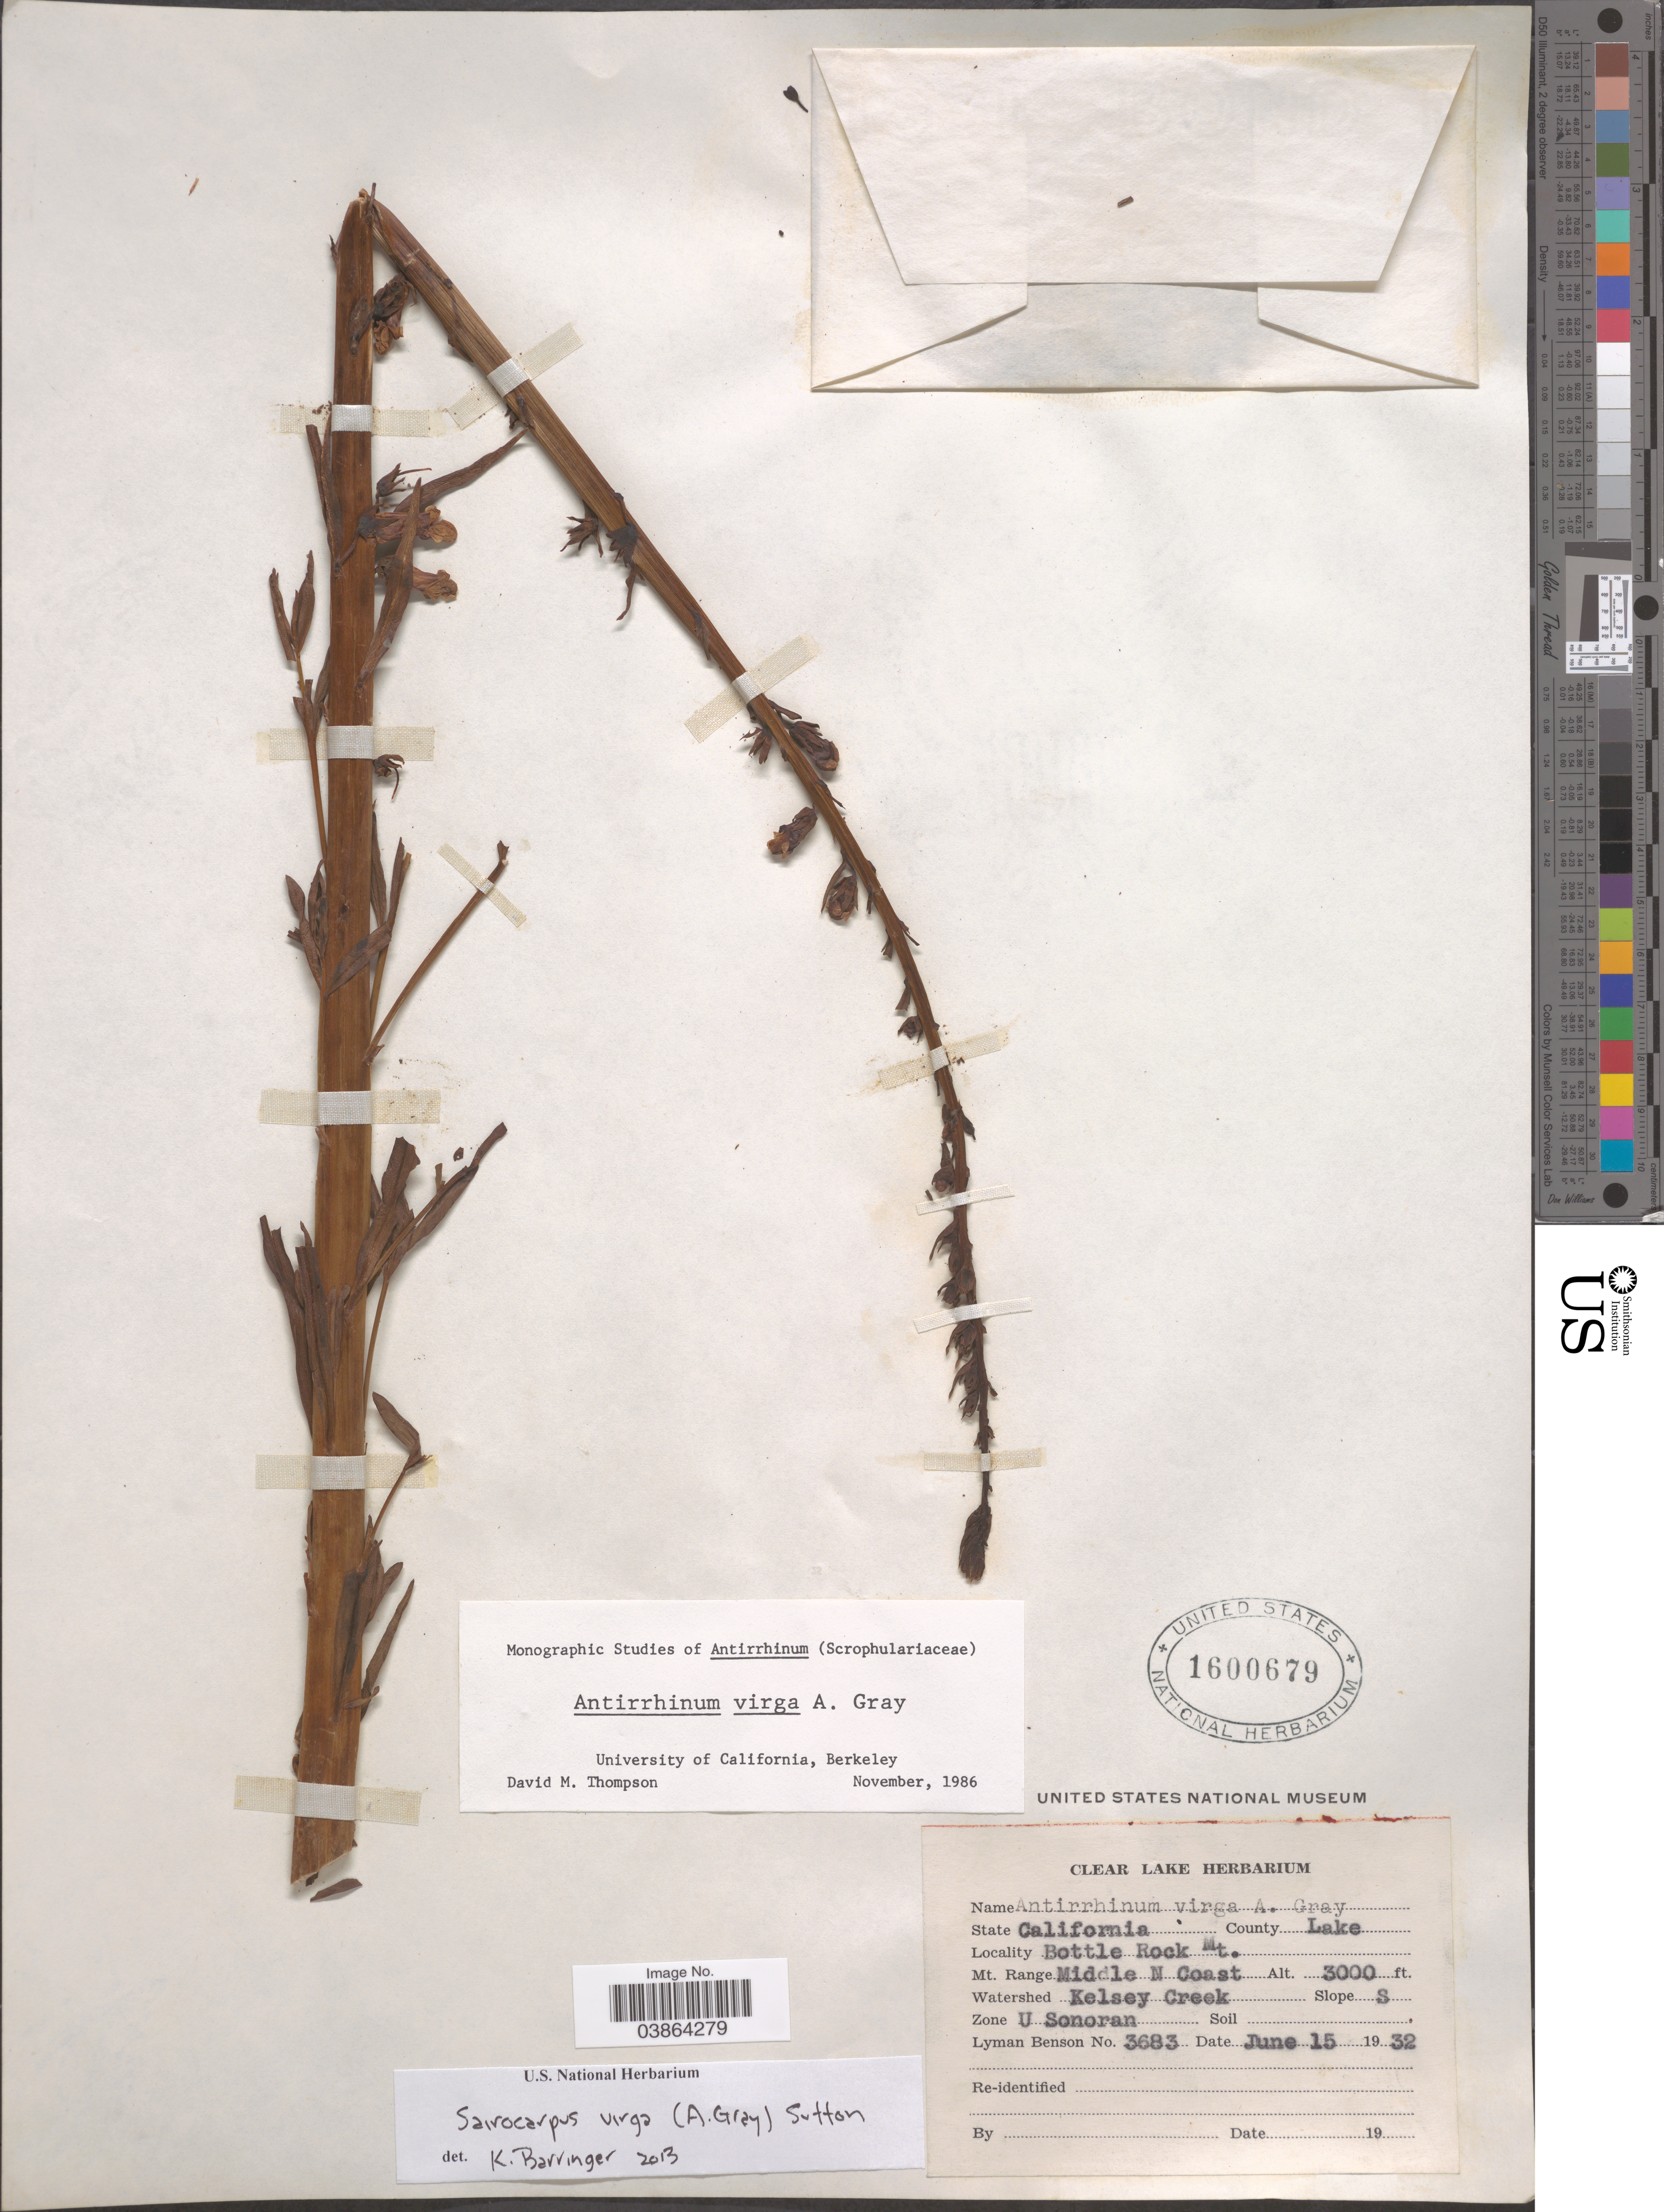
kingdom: Plantae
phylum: Tracheophyta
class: Magnoliopsida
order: Lamiales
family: Plantaginaceae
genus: Sairocarpus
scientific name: Sairocarpus virga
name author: (A. Gray) D.A. Sutton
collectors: L. D. Benson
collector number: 3683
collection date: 1932-06-15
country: United States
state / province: California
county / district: Lake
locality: County Lake. Bottle Rock Mt. Mt. Range Middle N Coast. Watershed Kelsey Creek. Slope S. Zone U Sonoran.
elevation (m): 914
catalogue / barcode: US 1600679